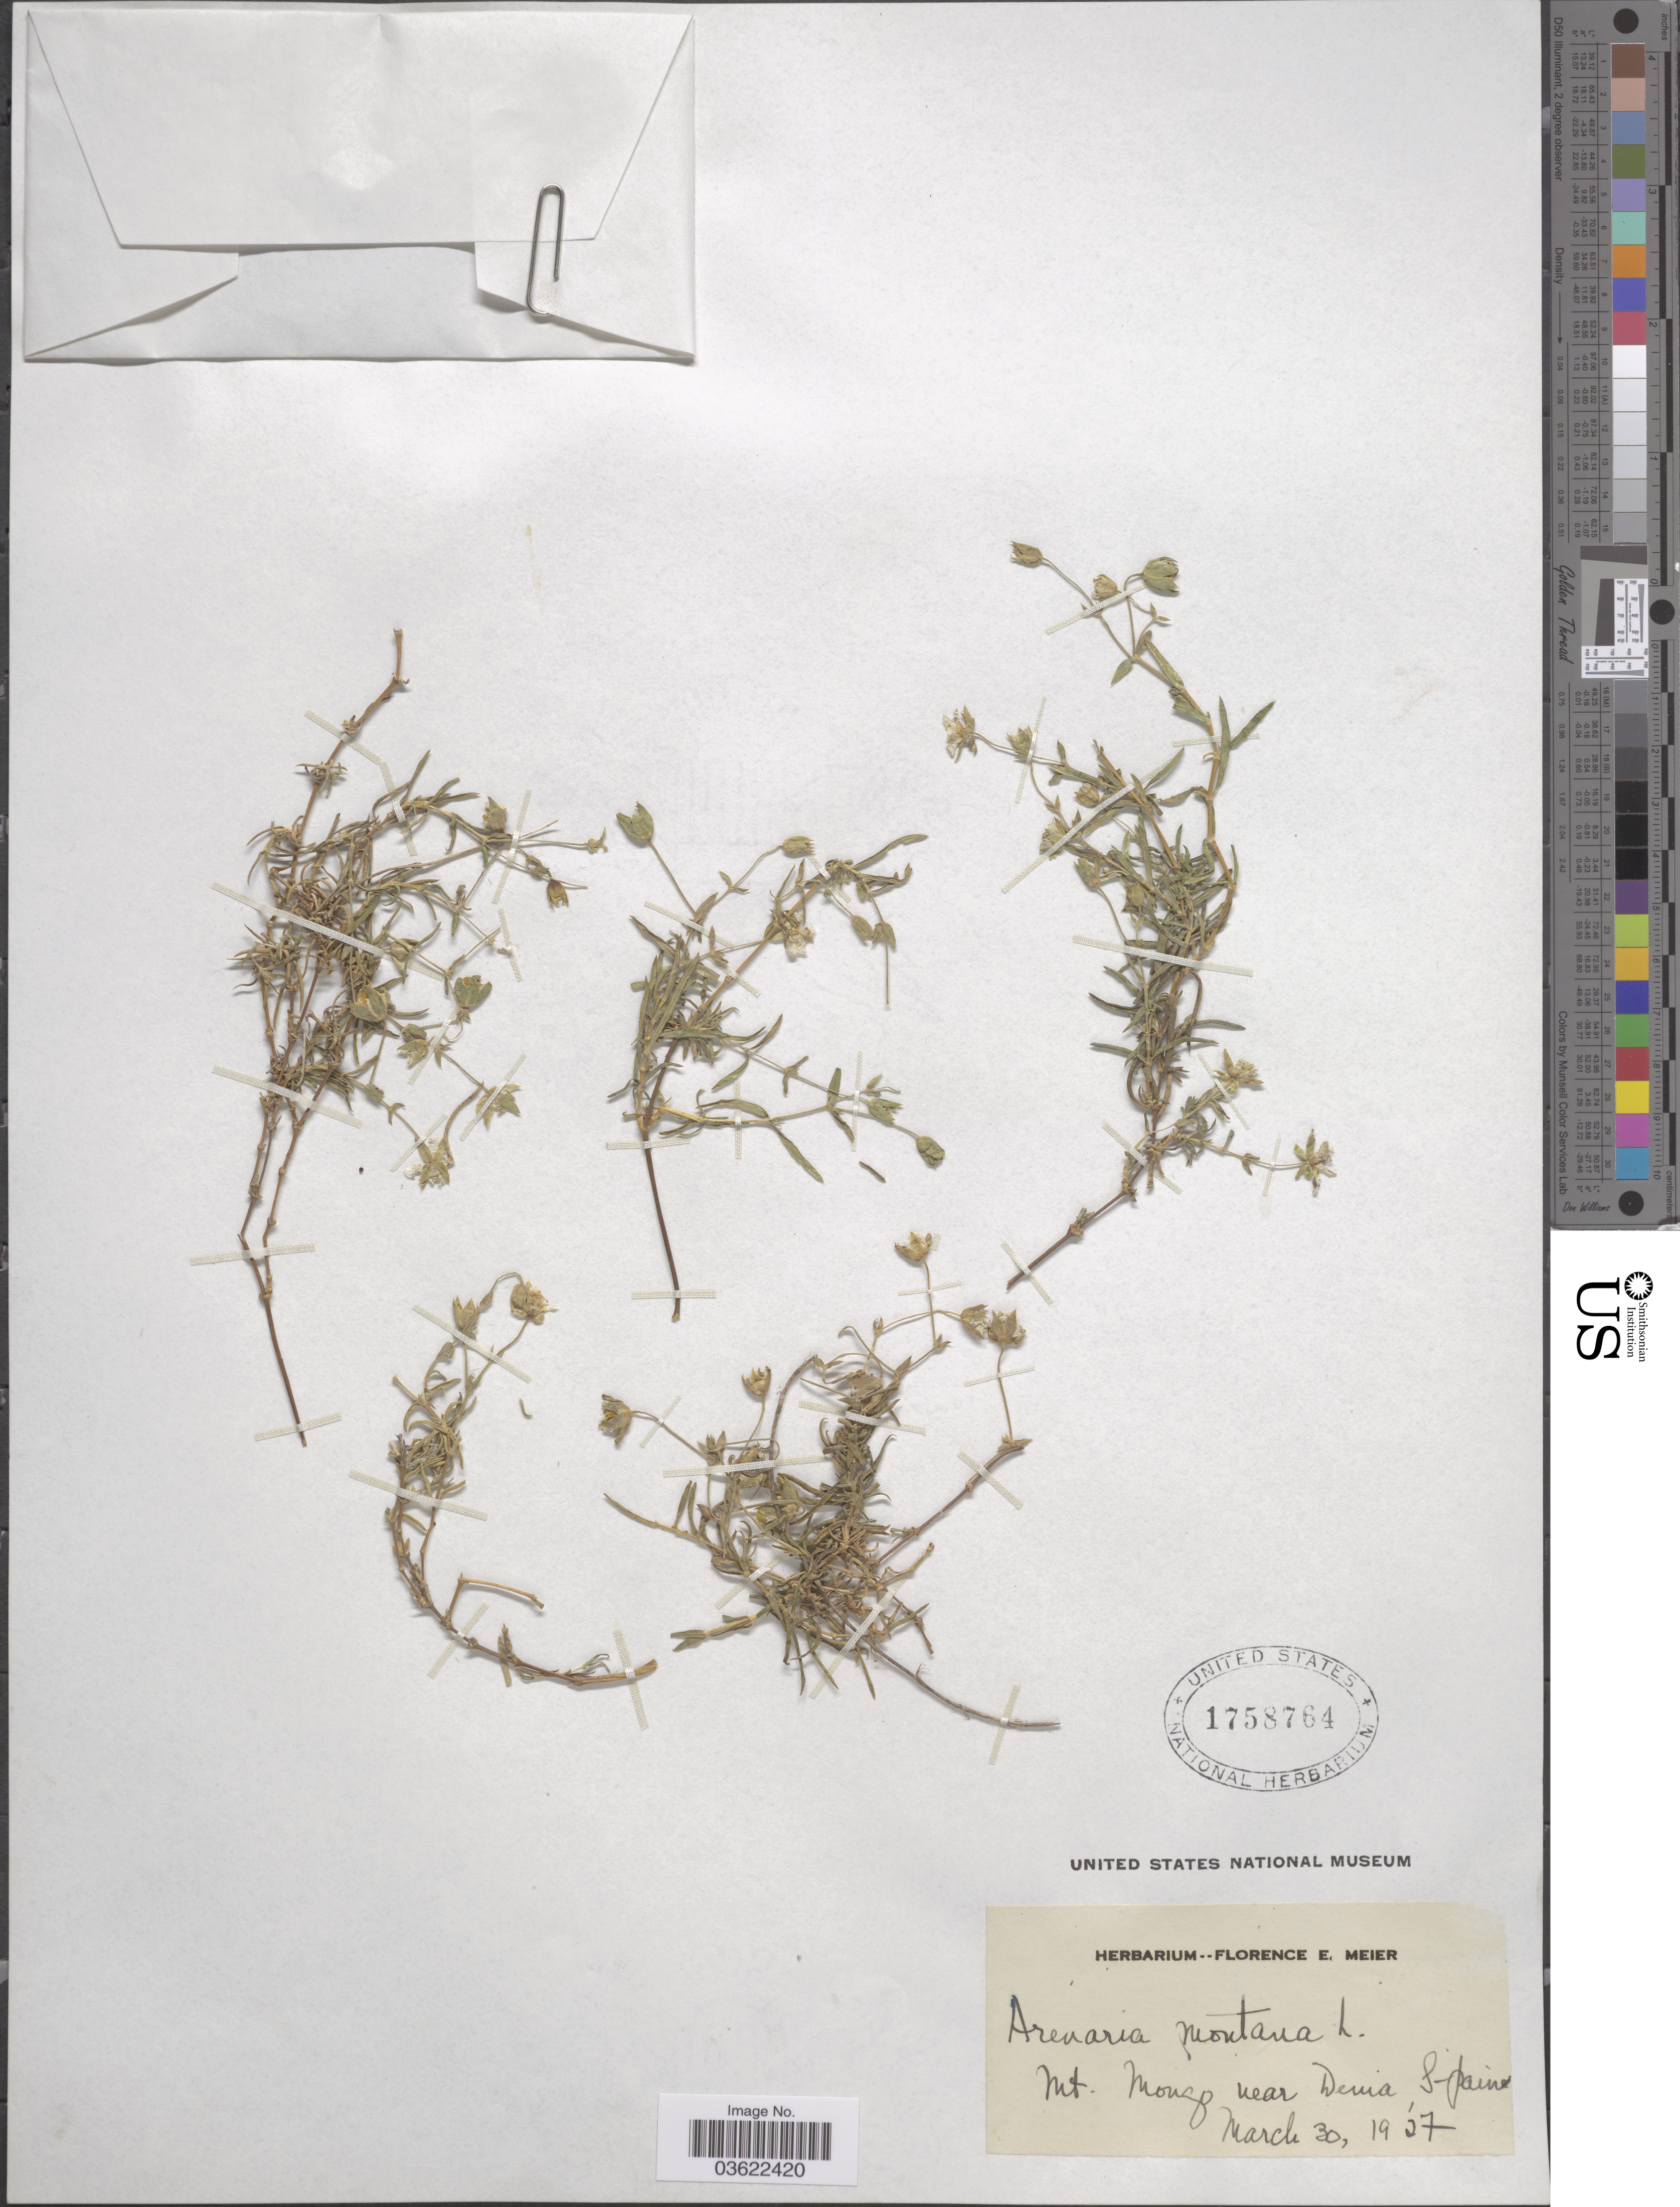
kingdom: Plantae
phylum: Tracheophyta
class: Magnoliopsida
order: Caryophyllales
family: Caryophyllaceae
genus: Arenaria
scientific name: Arenaria montana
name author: L.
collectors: ex herb. Florence E. Meier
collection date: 1927-03-30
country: Spain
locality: Mt. Monzo near Denia, Spain.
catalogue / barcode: US 1758764